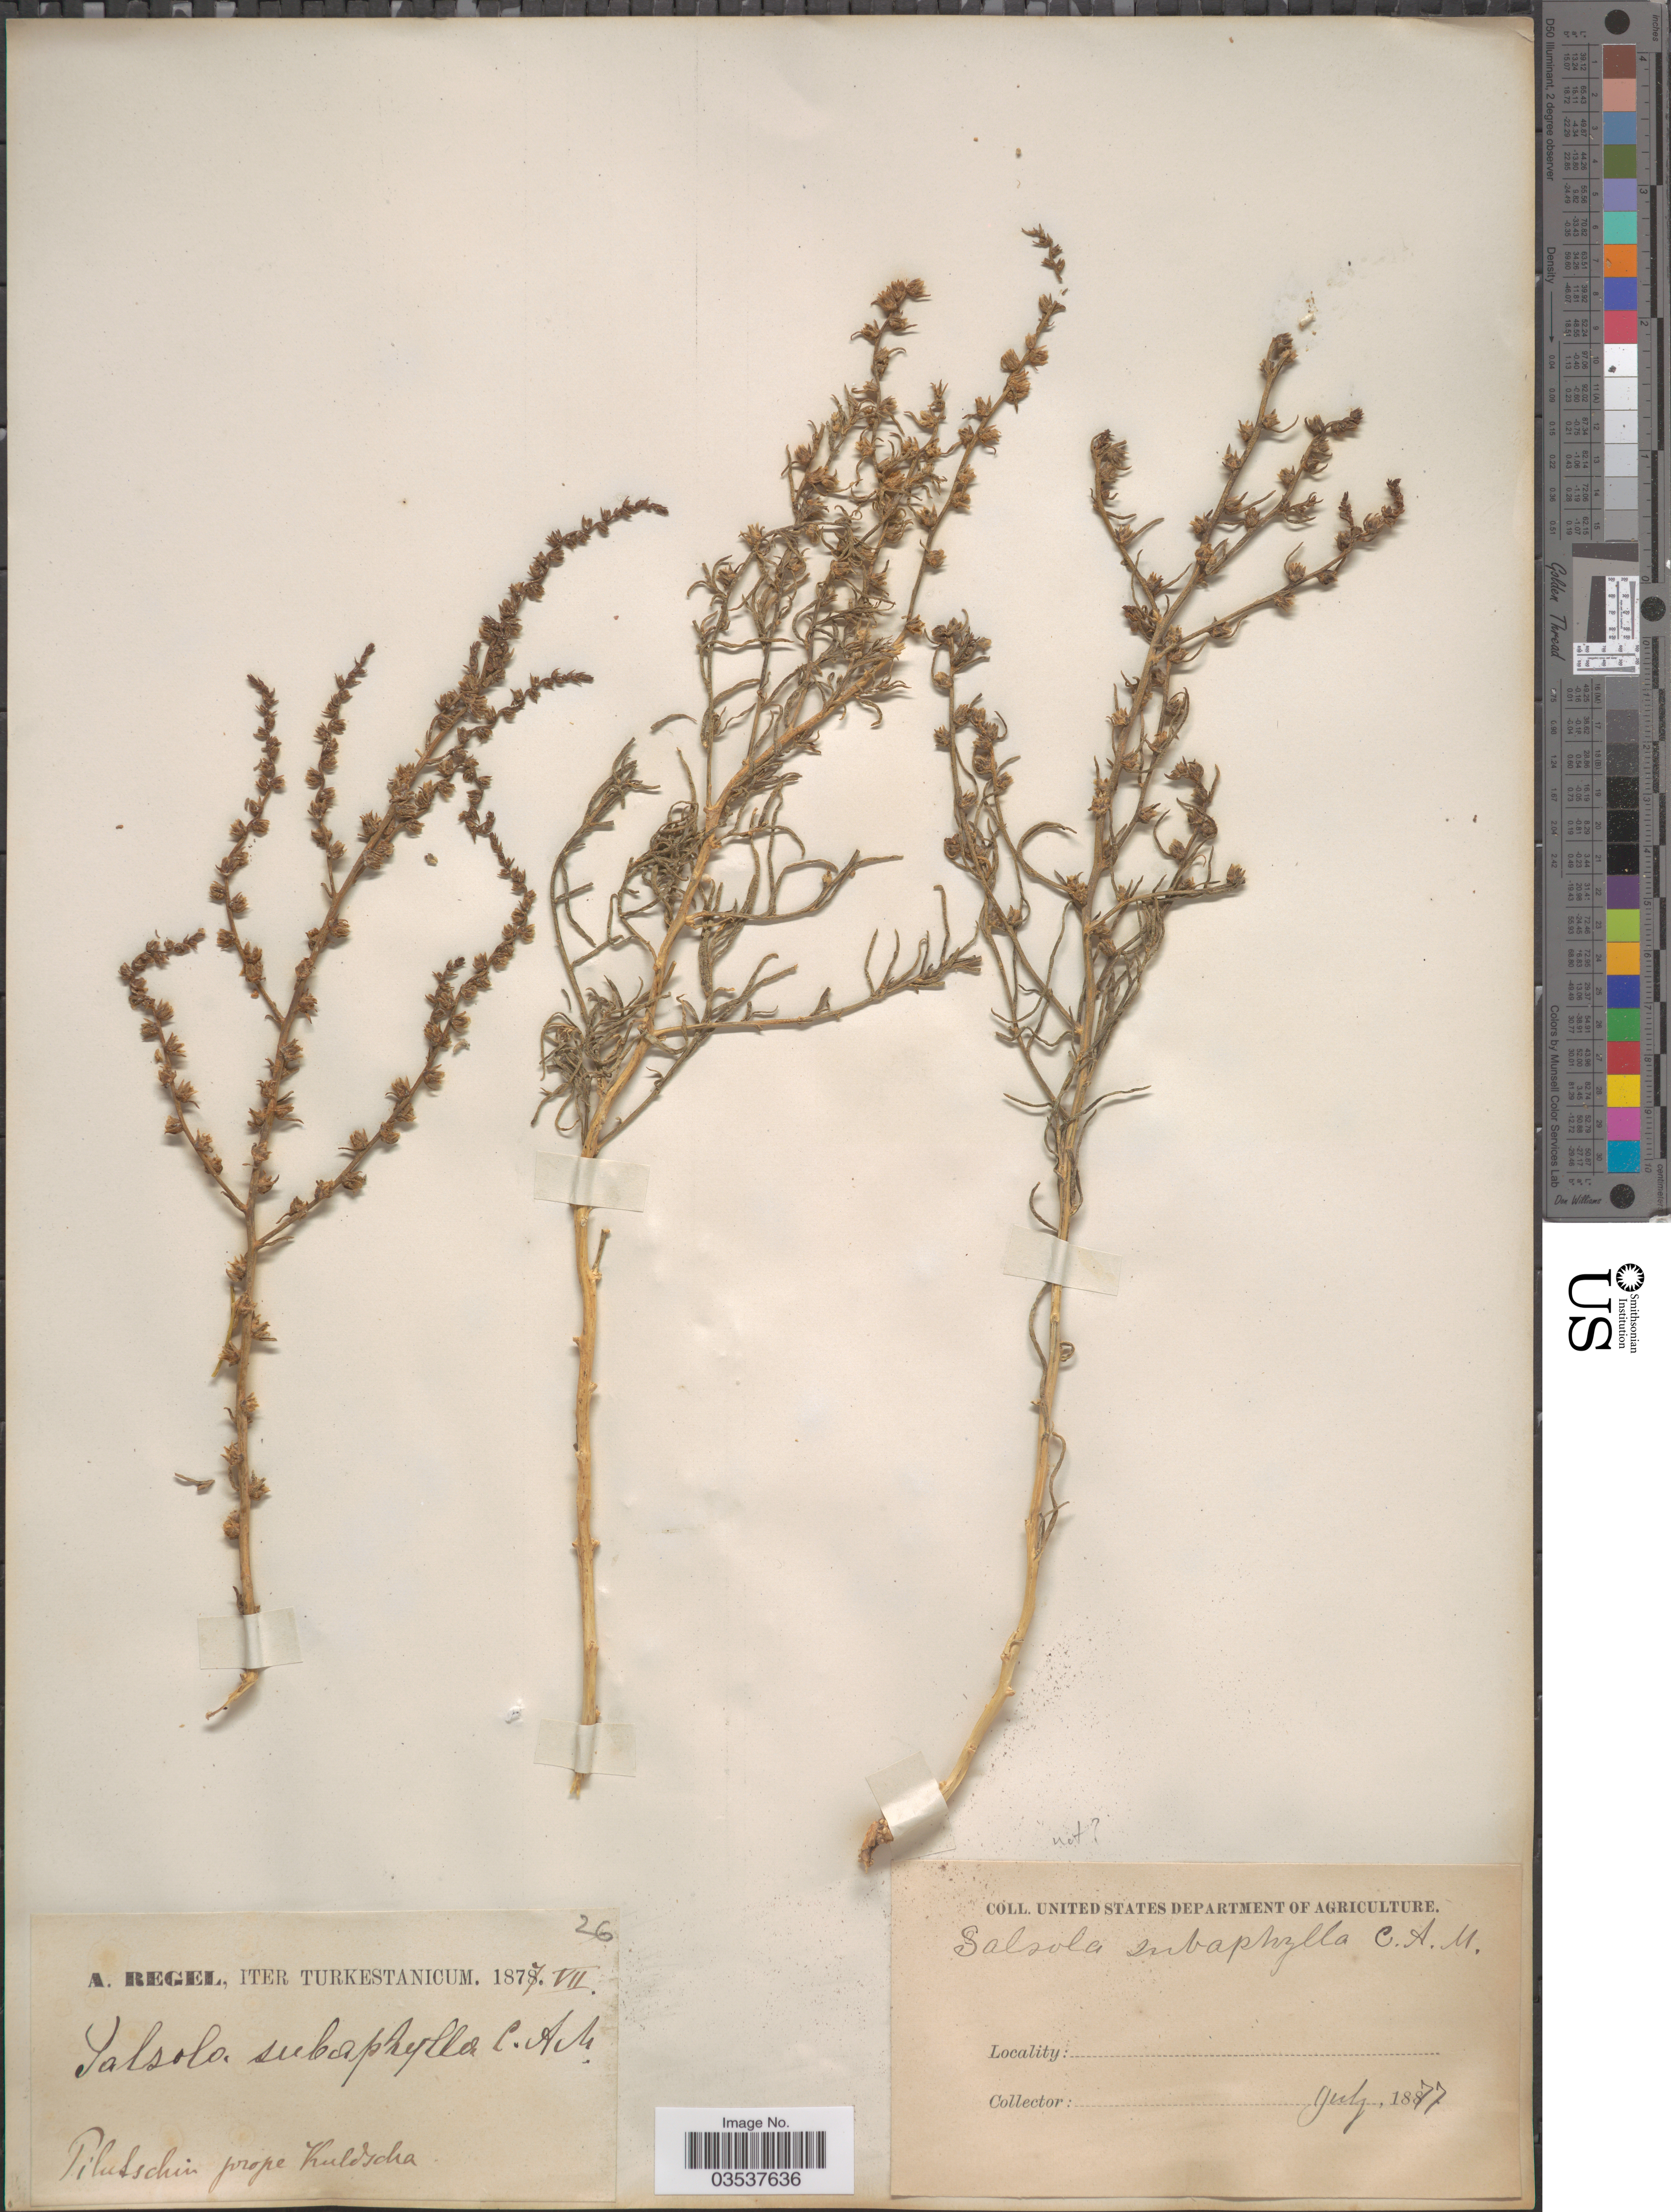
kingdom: Plantae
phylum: Tracheophyta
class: Magnoliopsida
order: Caryophyllales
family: Amaranthaceae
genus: Halothamnus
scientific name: Halothamnus sp.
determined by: Strong, Mark T., (BOT), Smithsonian Institution - National Museum of Natural History (UNITED STATES)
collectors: A. Regel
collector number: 26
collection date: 1877-07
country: China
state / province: Xinjiang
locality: Iter Turkestanicum. Pilutschin prope Kuldscha.